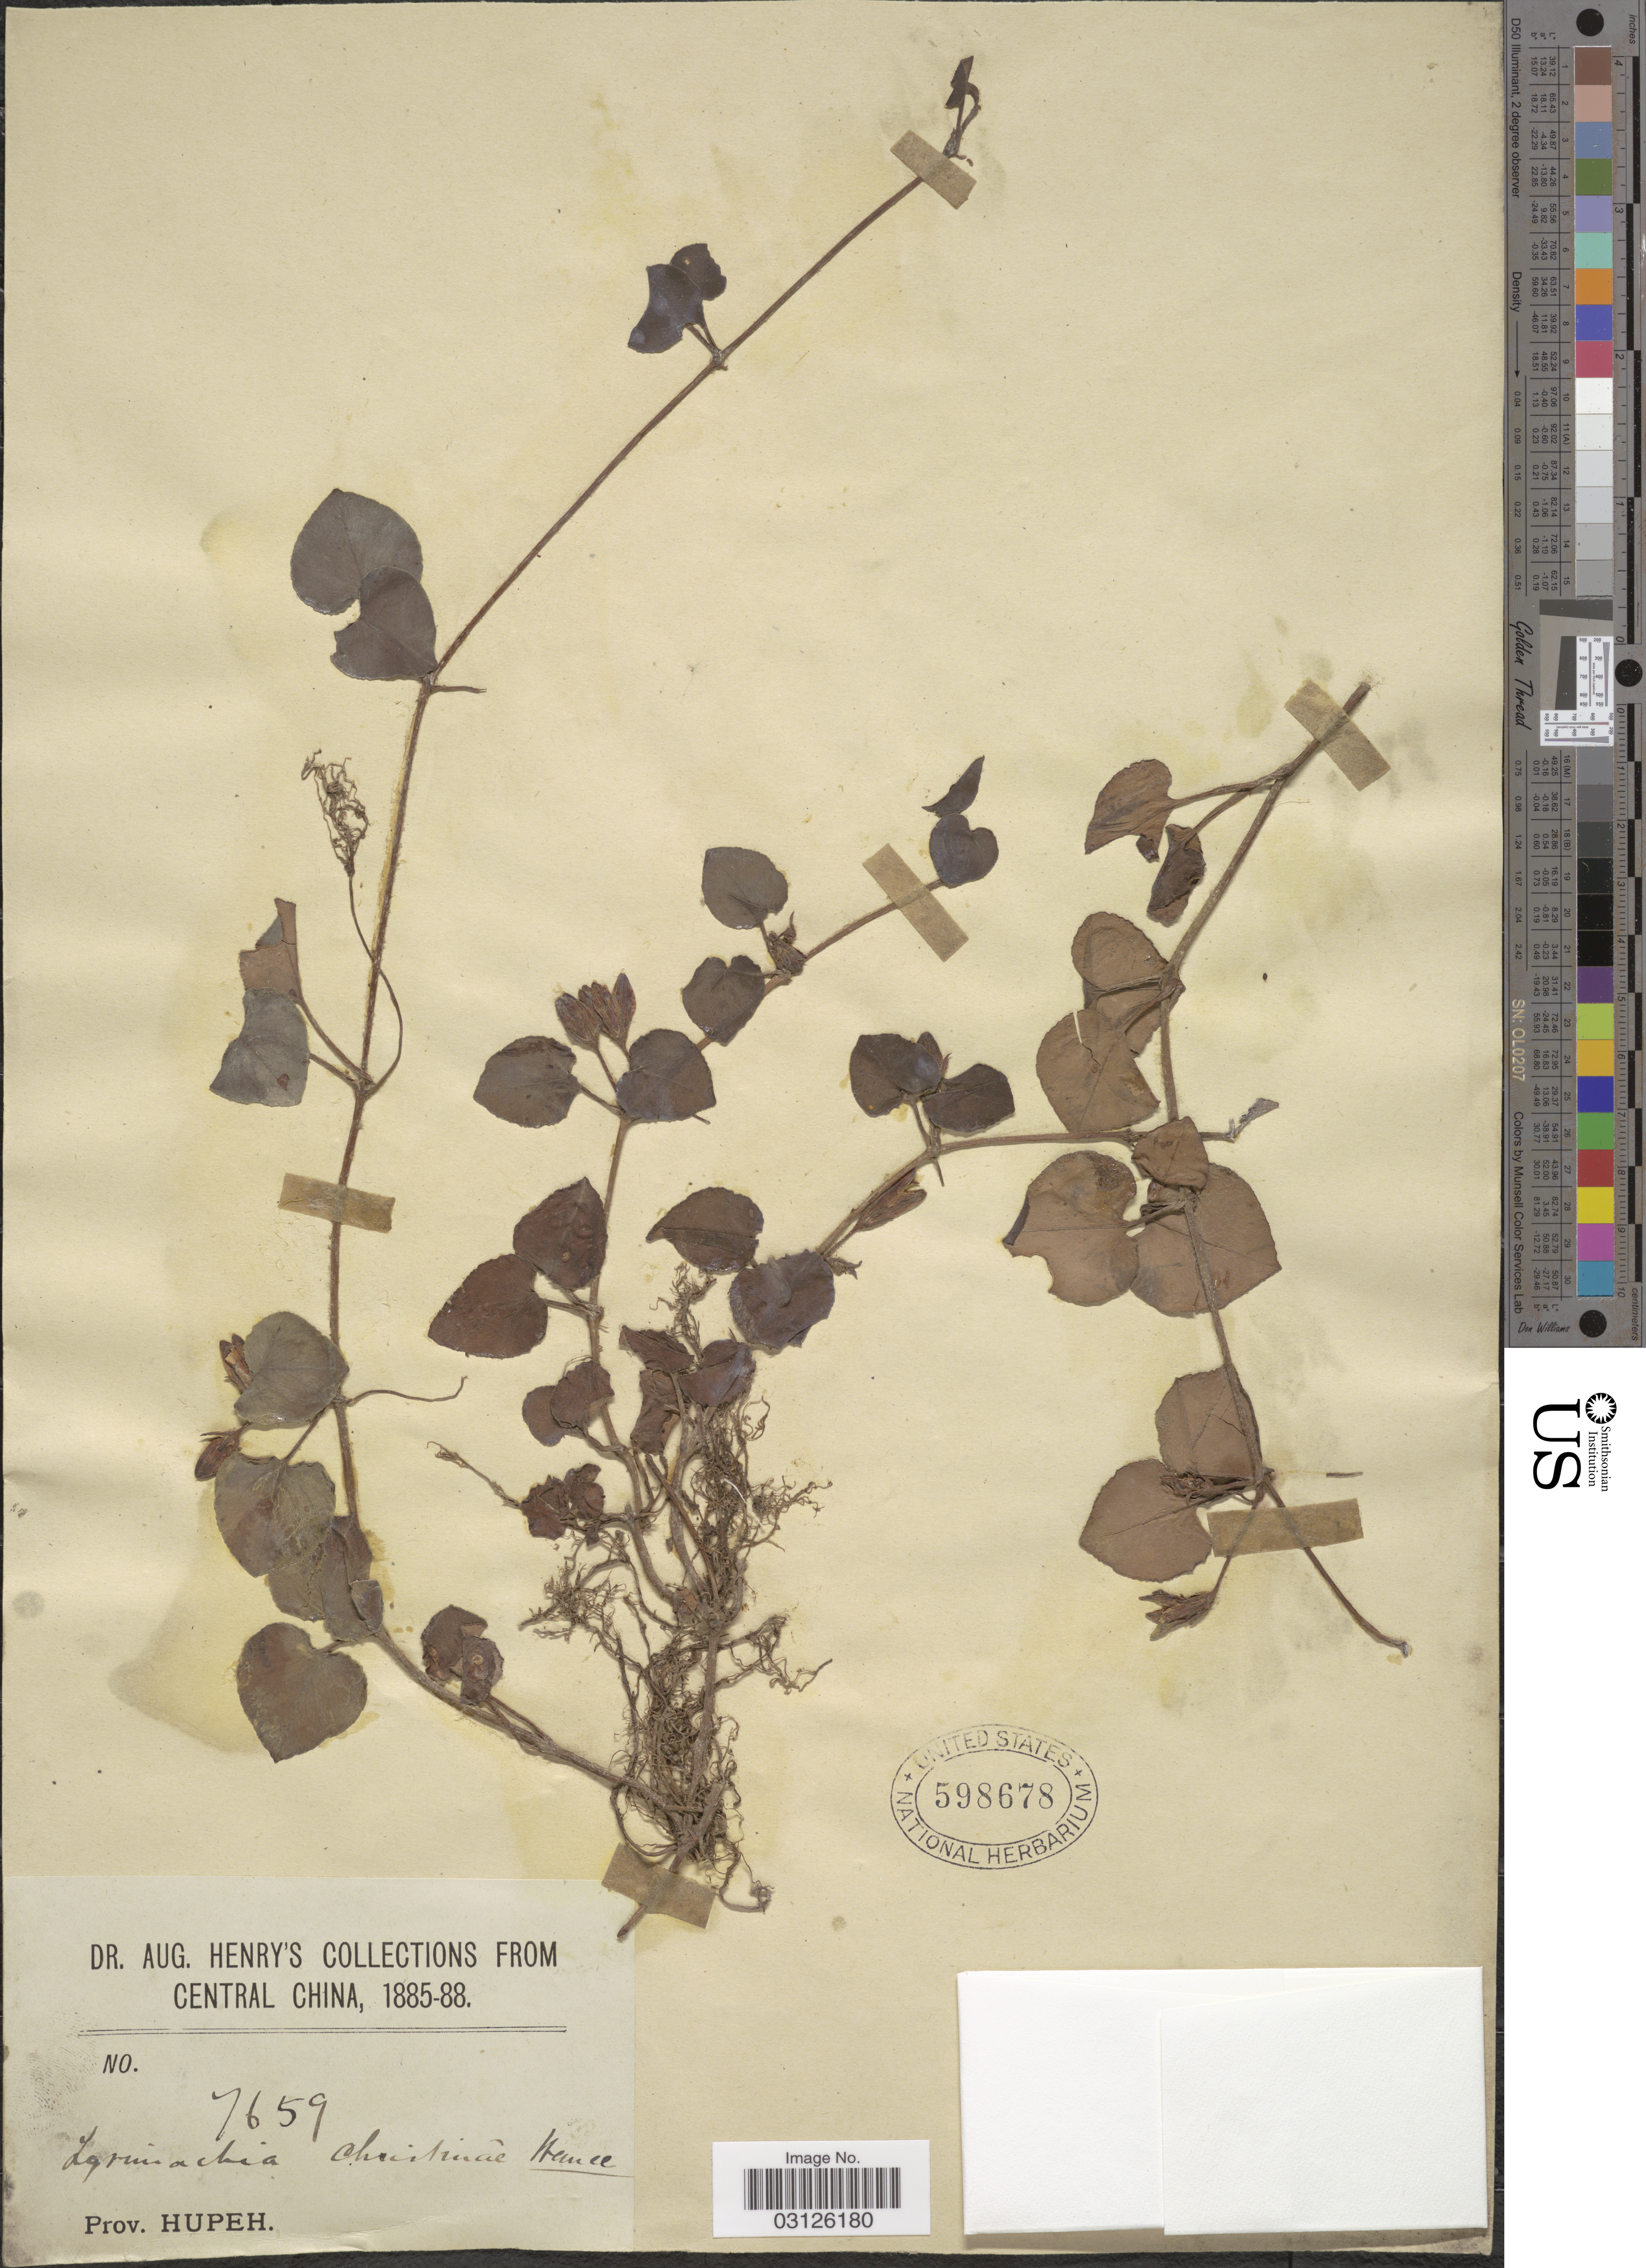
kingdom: Plantae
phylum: Tracheophyta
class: Magnoliopsida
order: Ericales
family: Primulaceae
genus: Lysimachia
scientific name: Lysimachia christinae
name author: Hance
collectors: A. Henry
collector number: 7659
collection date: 1885/1888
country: China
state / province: Hubei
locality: Central China. Prov. Hupeh.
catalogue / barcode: US 598678